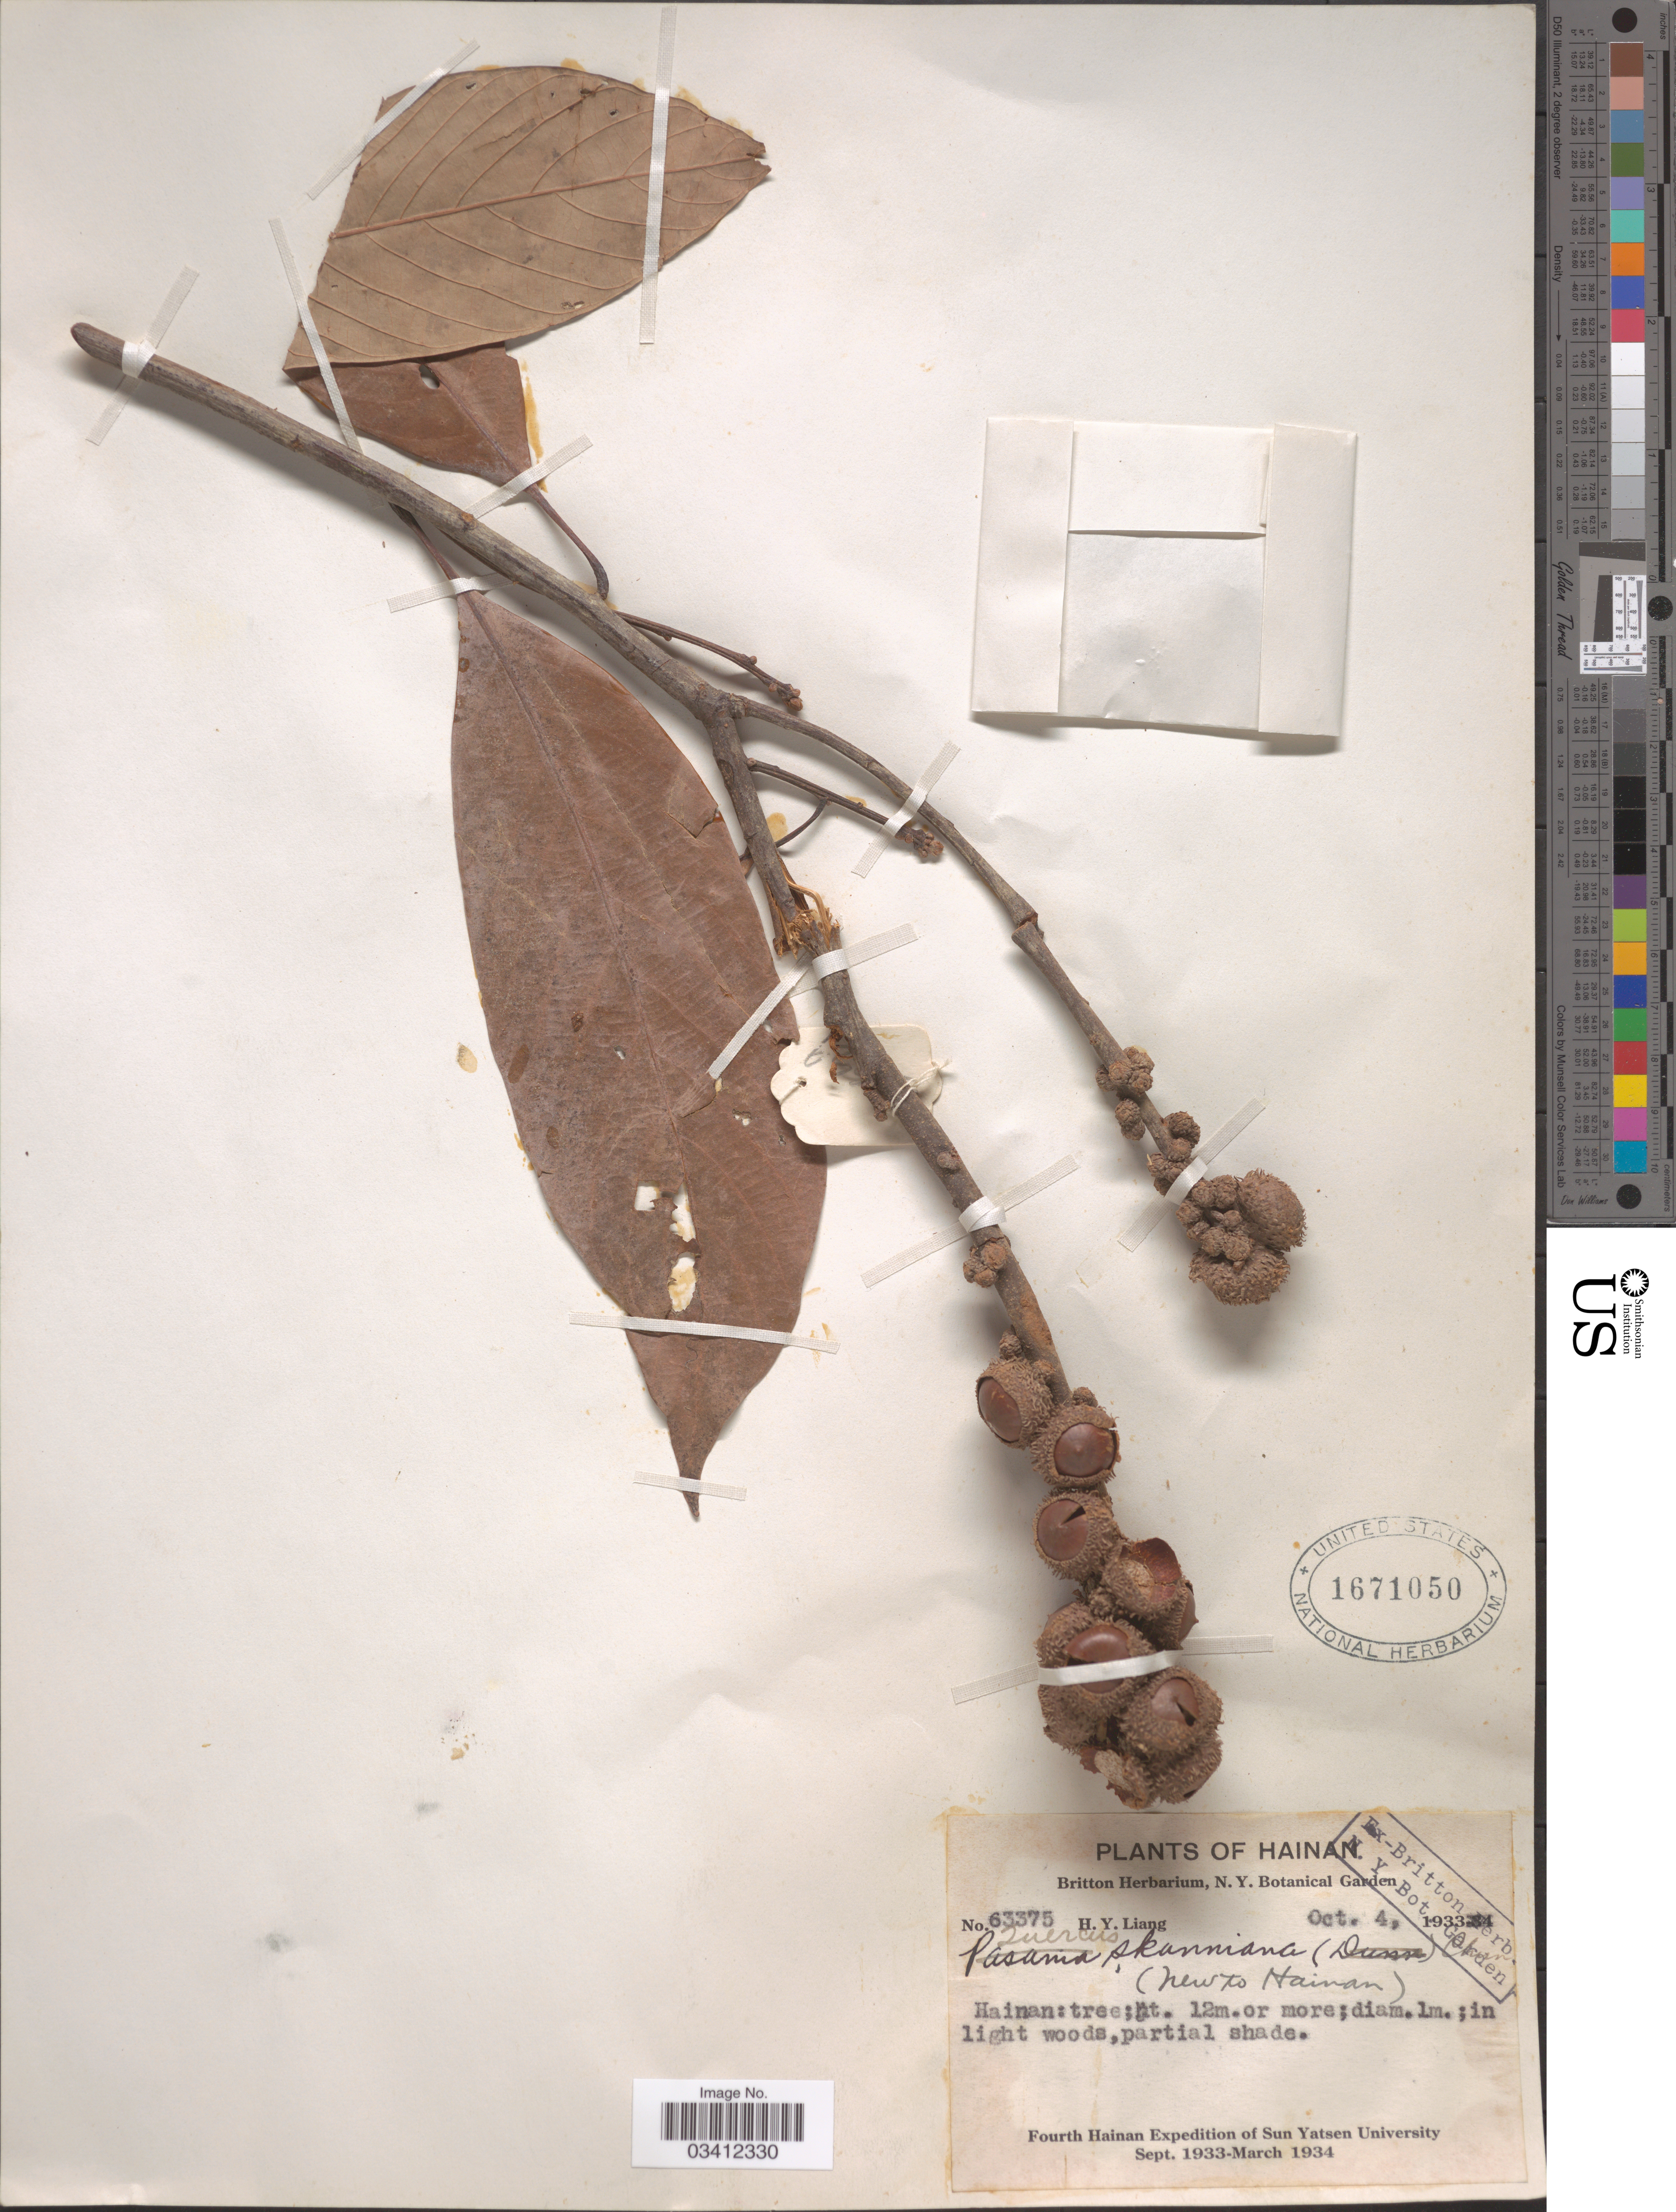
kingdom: Plantae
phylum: Tracheophyta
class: Magnoliopsida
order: Fagales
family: Fagaceae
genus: Quercus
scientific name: Quercus skaniana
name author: Dunn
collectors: H. Y. Liang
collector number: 63375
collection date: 1933-10-04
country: China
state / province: Hainan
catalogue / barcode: US 1671050